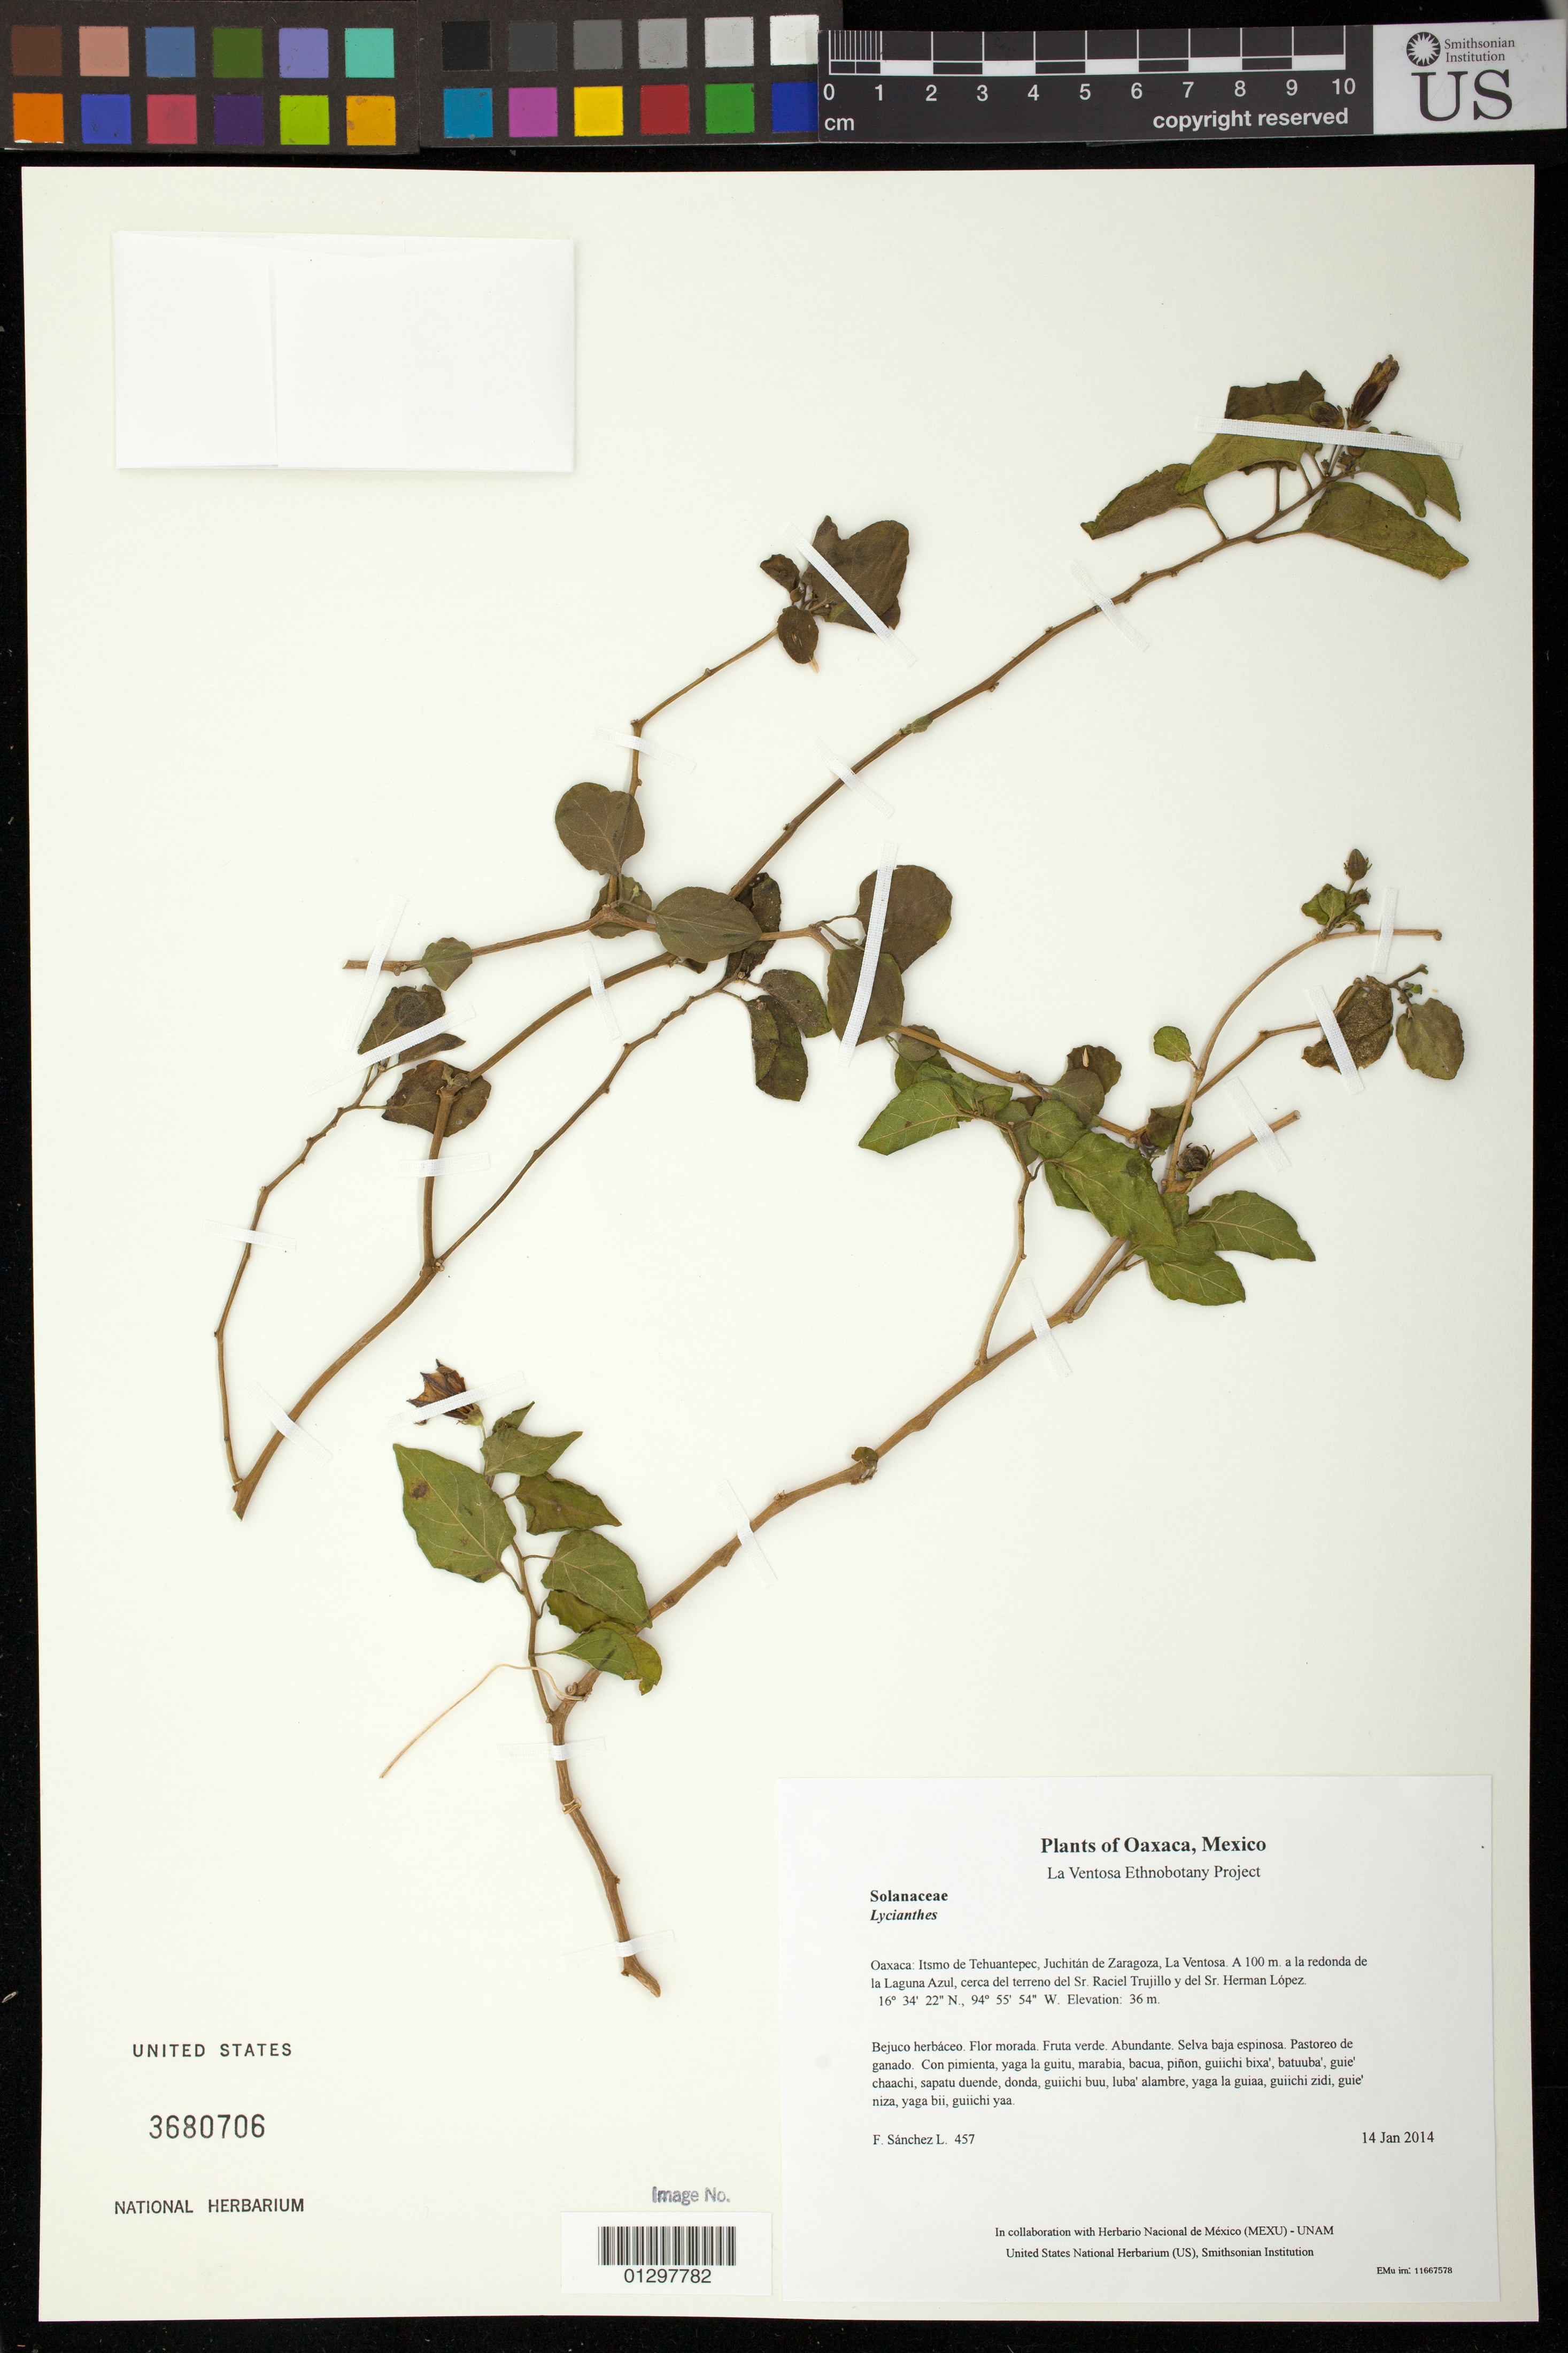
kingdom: Plantae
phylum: Tracheophyta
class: Magnoliopsida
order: Solanales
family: Solanaceae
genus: Lycianthes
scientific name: Lycianthes lenta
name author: (Cav.) Bitter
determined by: Velasco G., Kenia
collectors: F. Sánchez L.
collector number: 457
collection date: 2014-01-14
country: Mexico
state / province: Oaxaca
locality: Itsmo de Tehuantepec, Juchitán de Zaragoza, La Ventosa. A 100 m. a la redonda de la Laguna Azul, cerca del terreno del Sr. Raciel Trujillo y del Sr. Herman López.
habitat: Selva baja espinosa. Pastoreo de ganado.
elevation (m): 36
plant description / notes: JEBOT, MEXU, SERO, US; Luba'. Guie' nagu. Cuaananaxhi naga'. Stale.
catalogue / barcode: US 3680706